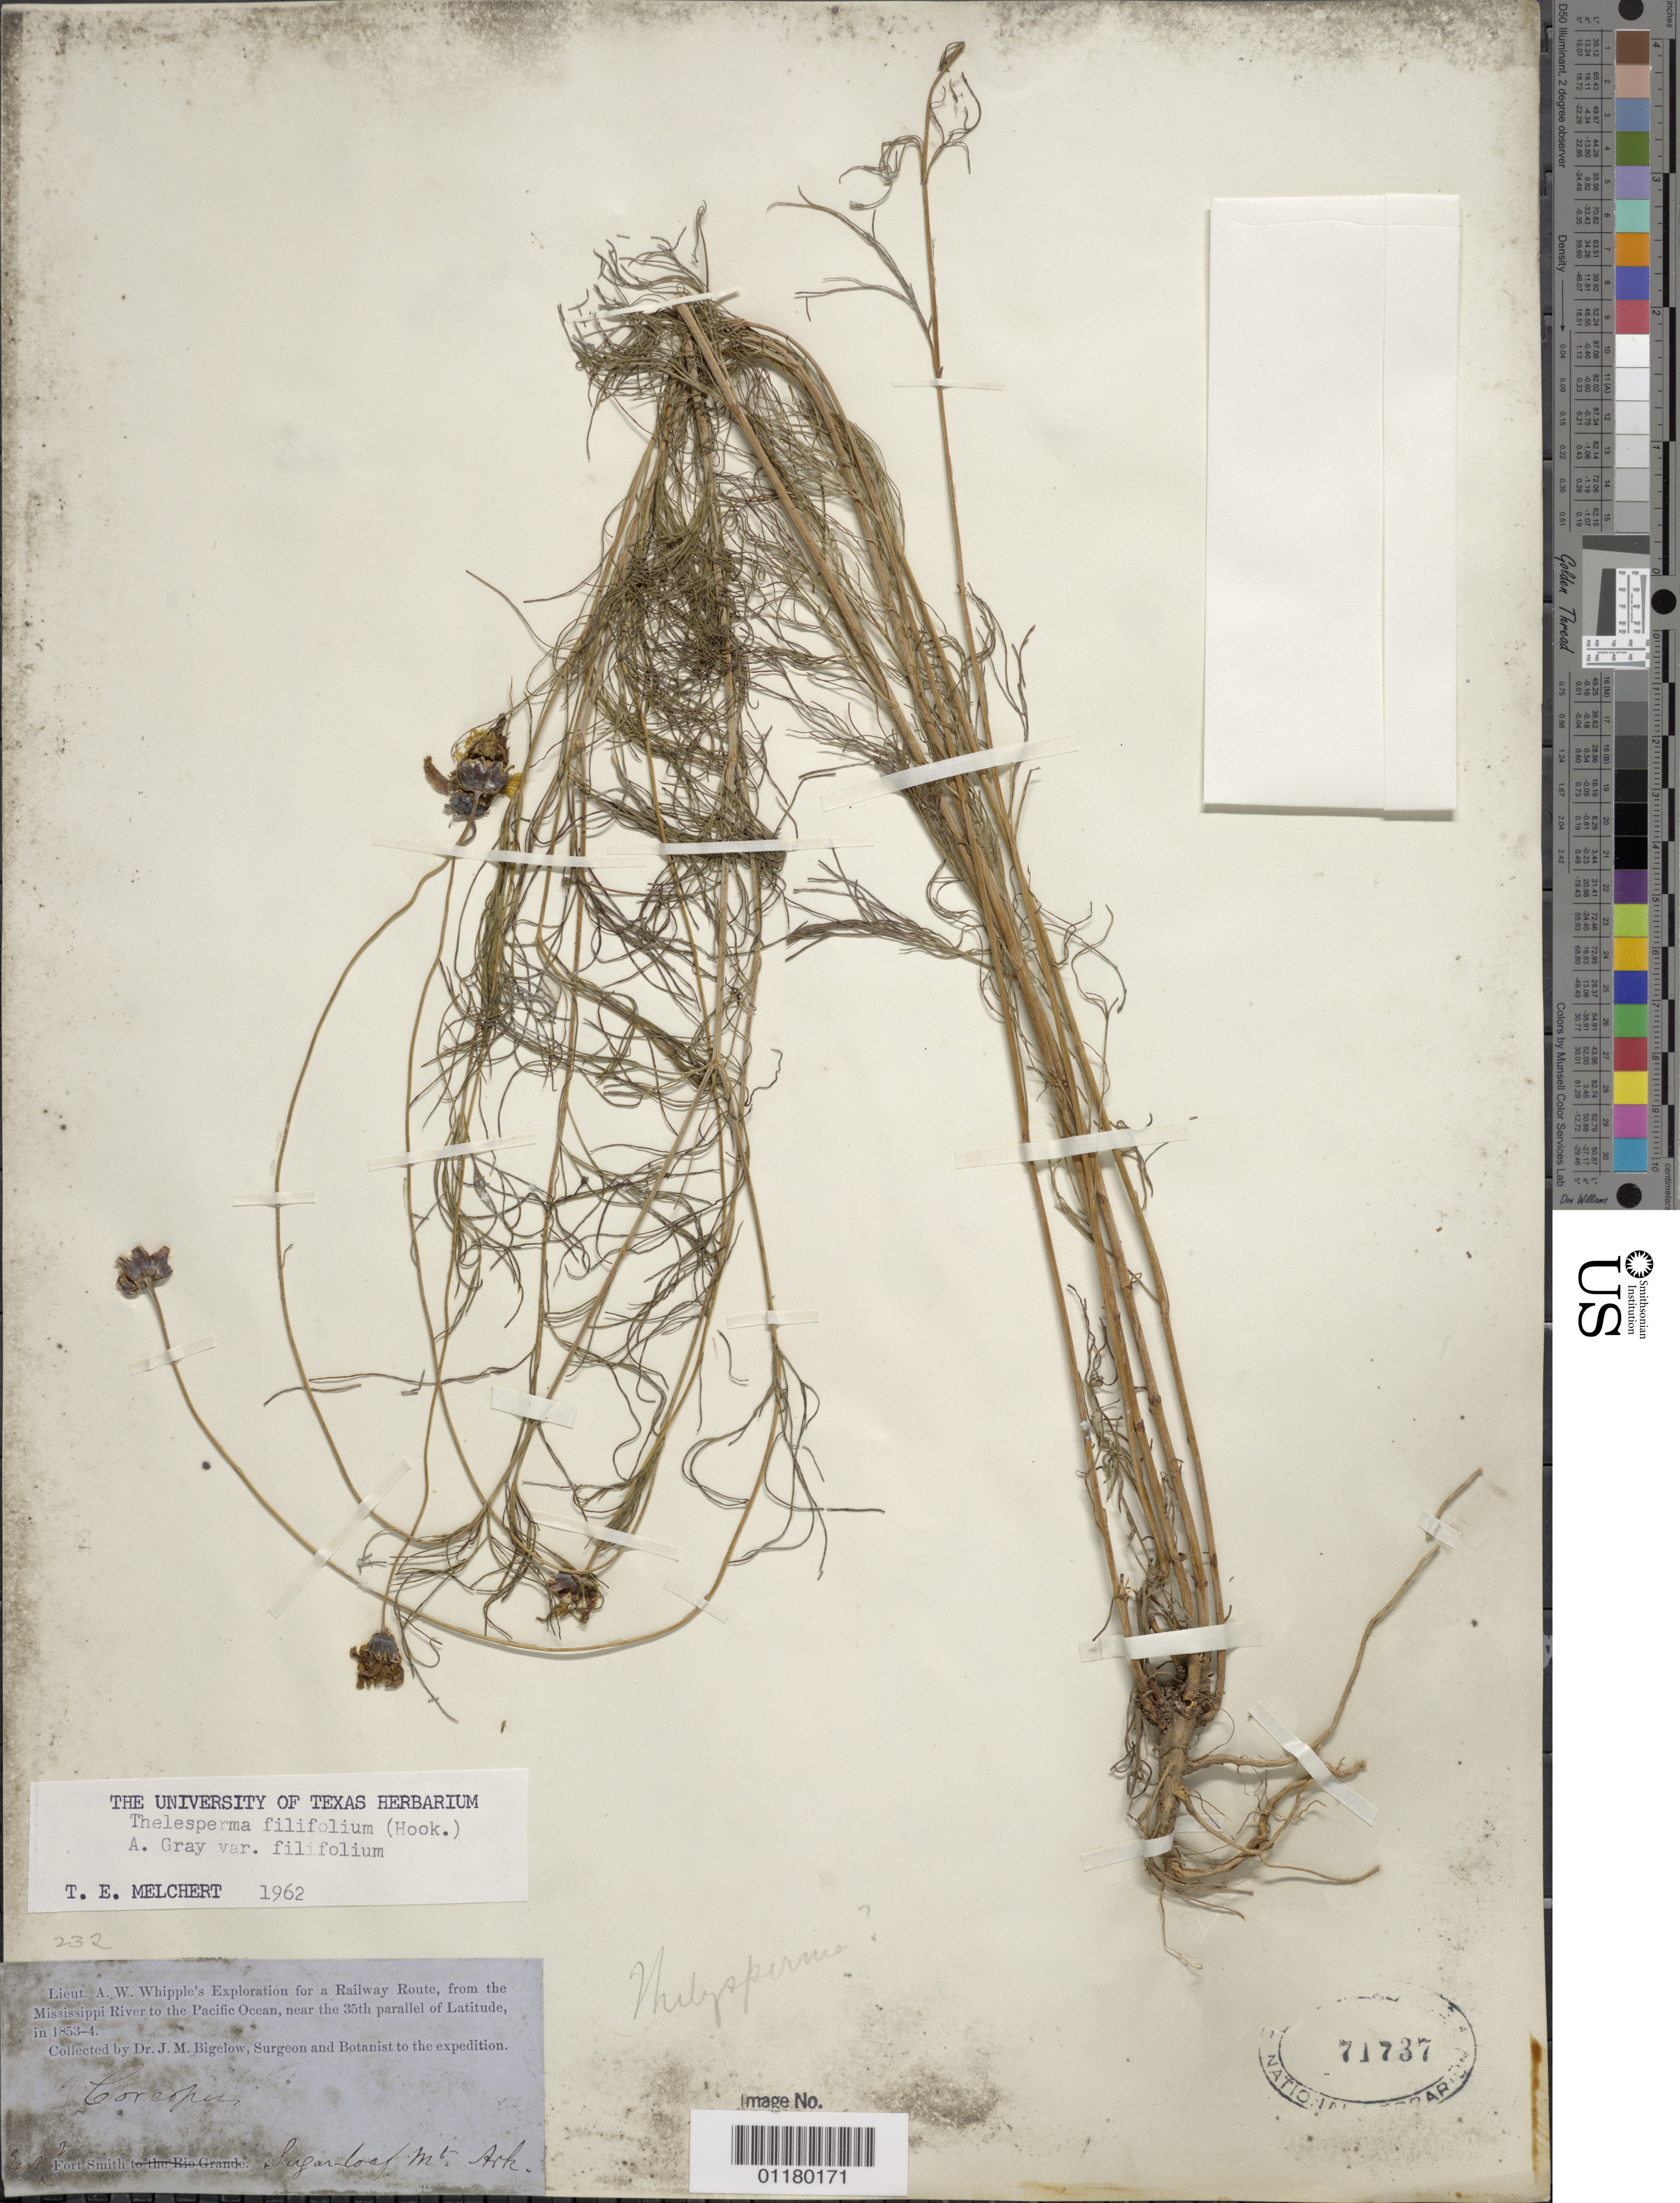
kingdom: Plantae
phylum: Tracheophyta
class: Magnoliopsida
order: Asterales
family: Asteraceae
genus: Thelesperma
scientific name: Thelesperma filifolium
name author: (Hook.) A. Gray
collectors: J. M. Bigelow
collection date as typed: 1853 to -- --- 1854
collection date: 1853/1854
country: United States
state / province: Arkansas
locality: Sugar Loaf Mountain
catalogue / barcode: US 71737